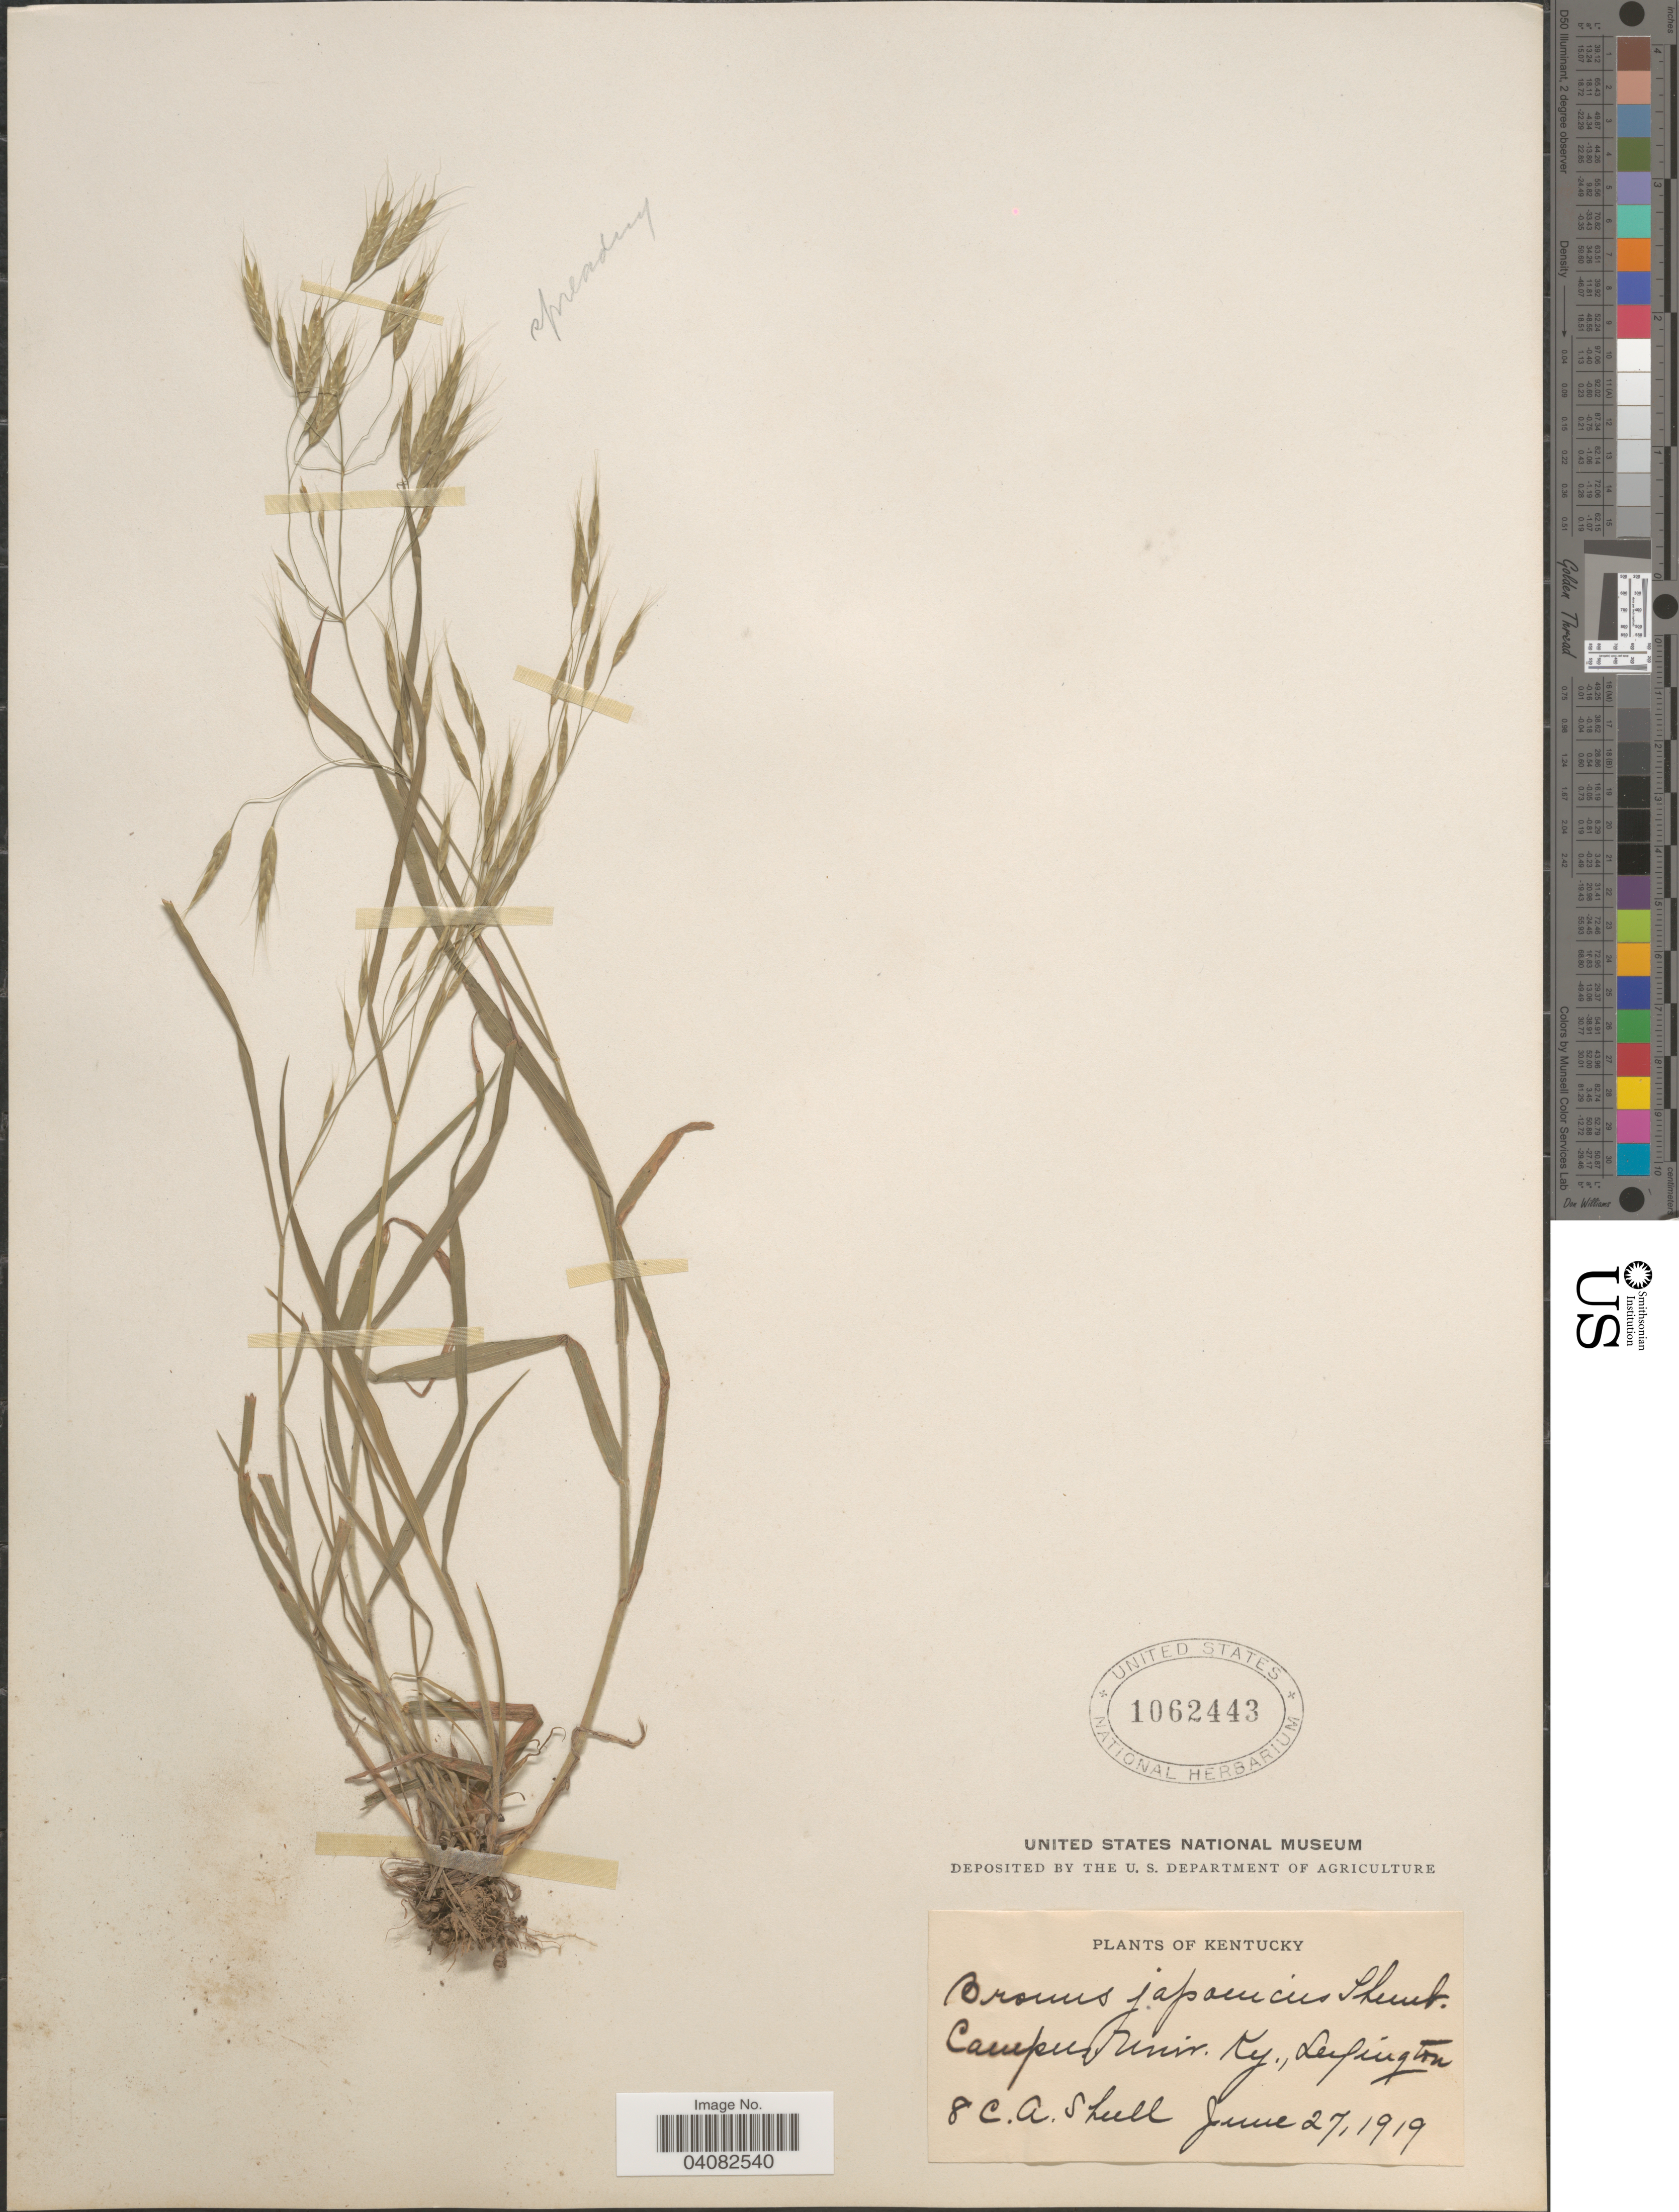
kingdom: Plantae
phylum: Tracheophyta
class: Liliopsida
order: Poales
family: Poaceae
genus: Bromus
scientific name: Bromus japonicus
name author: Houtt.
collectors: C. Shull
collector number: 8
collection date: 1919-06-27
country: United States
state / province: Kentucky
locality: Campus Univ. Lexington.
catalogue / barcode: US 1062443